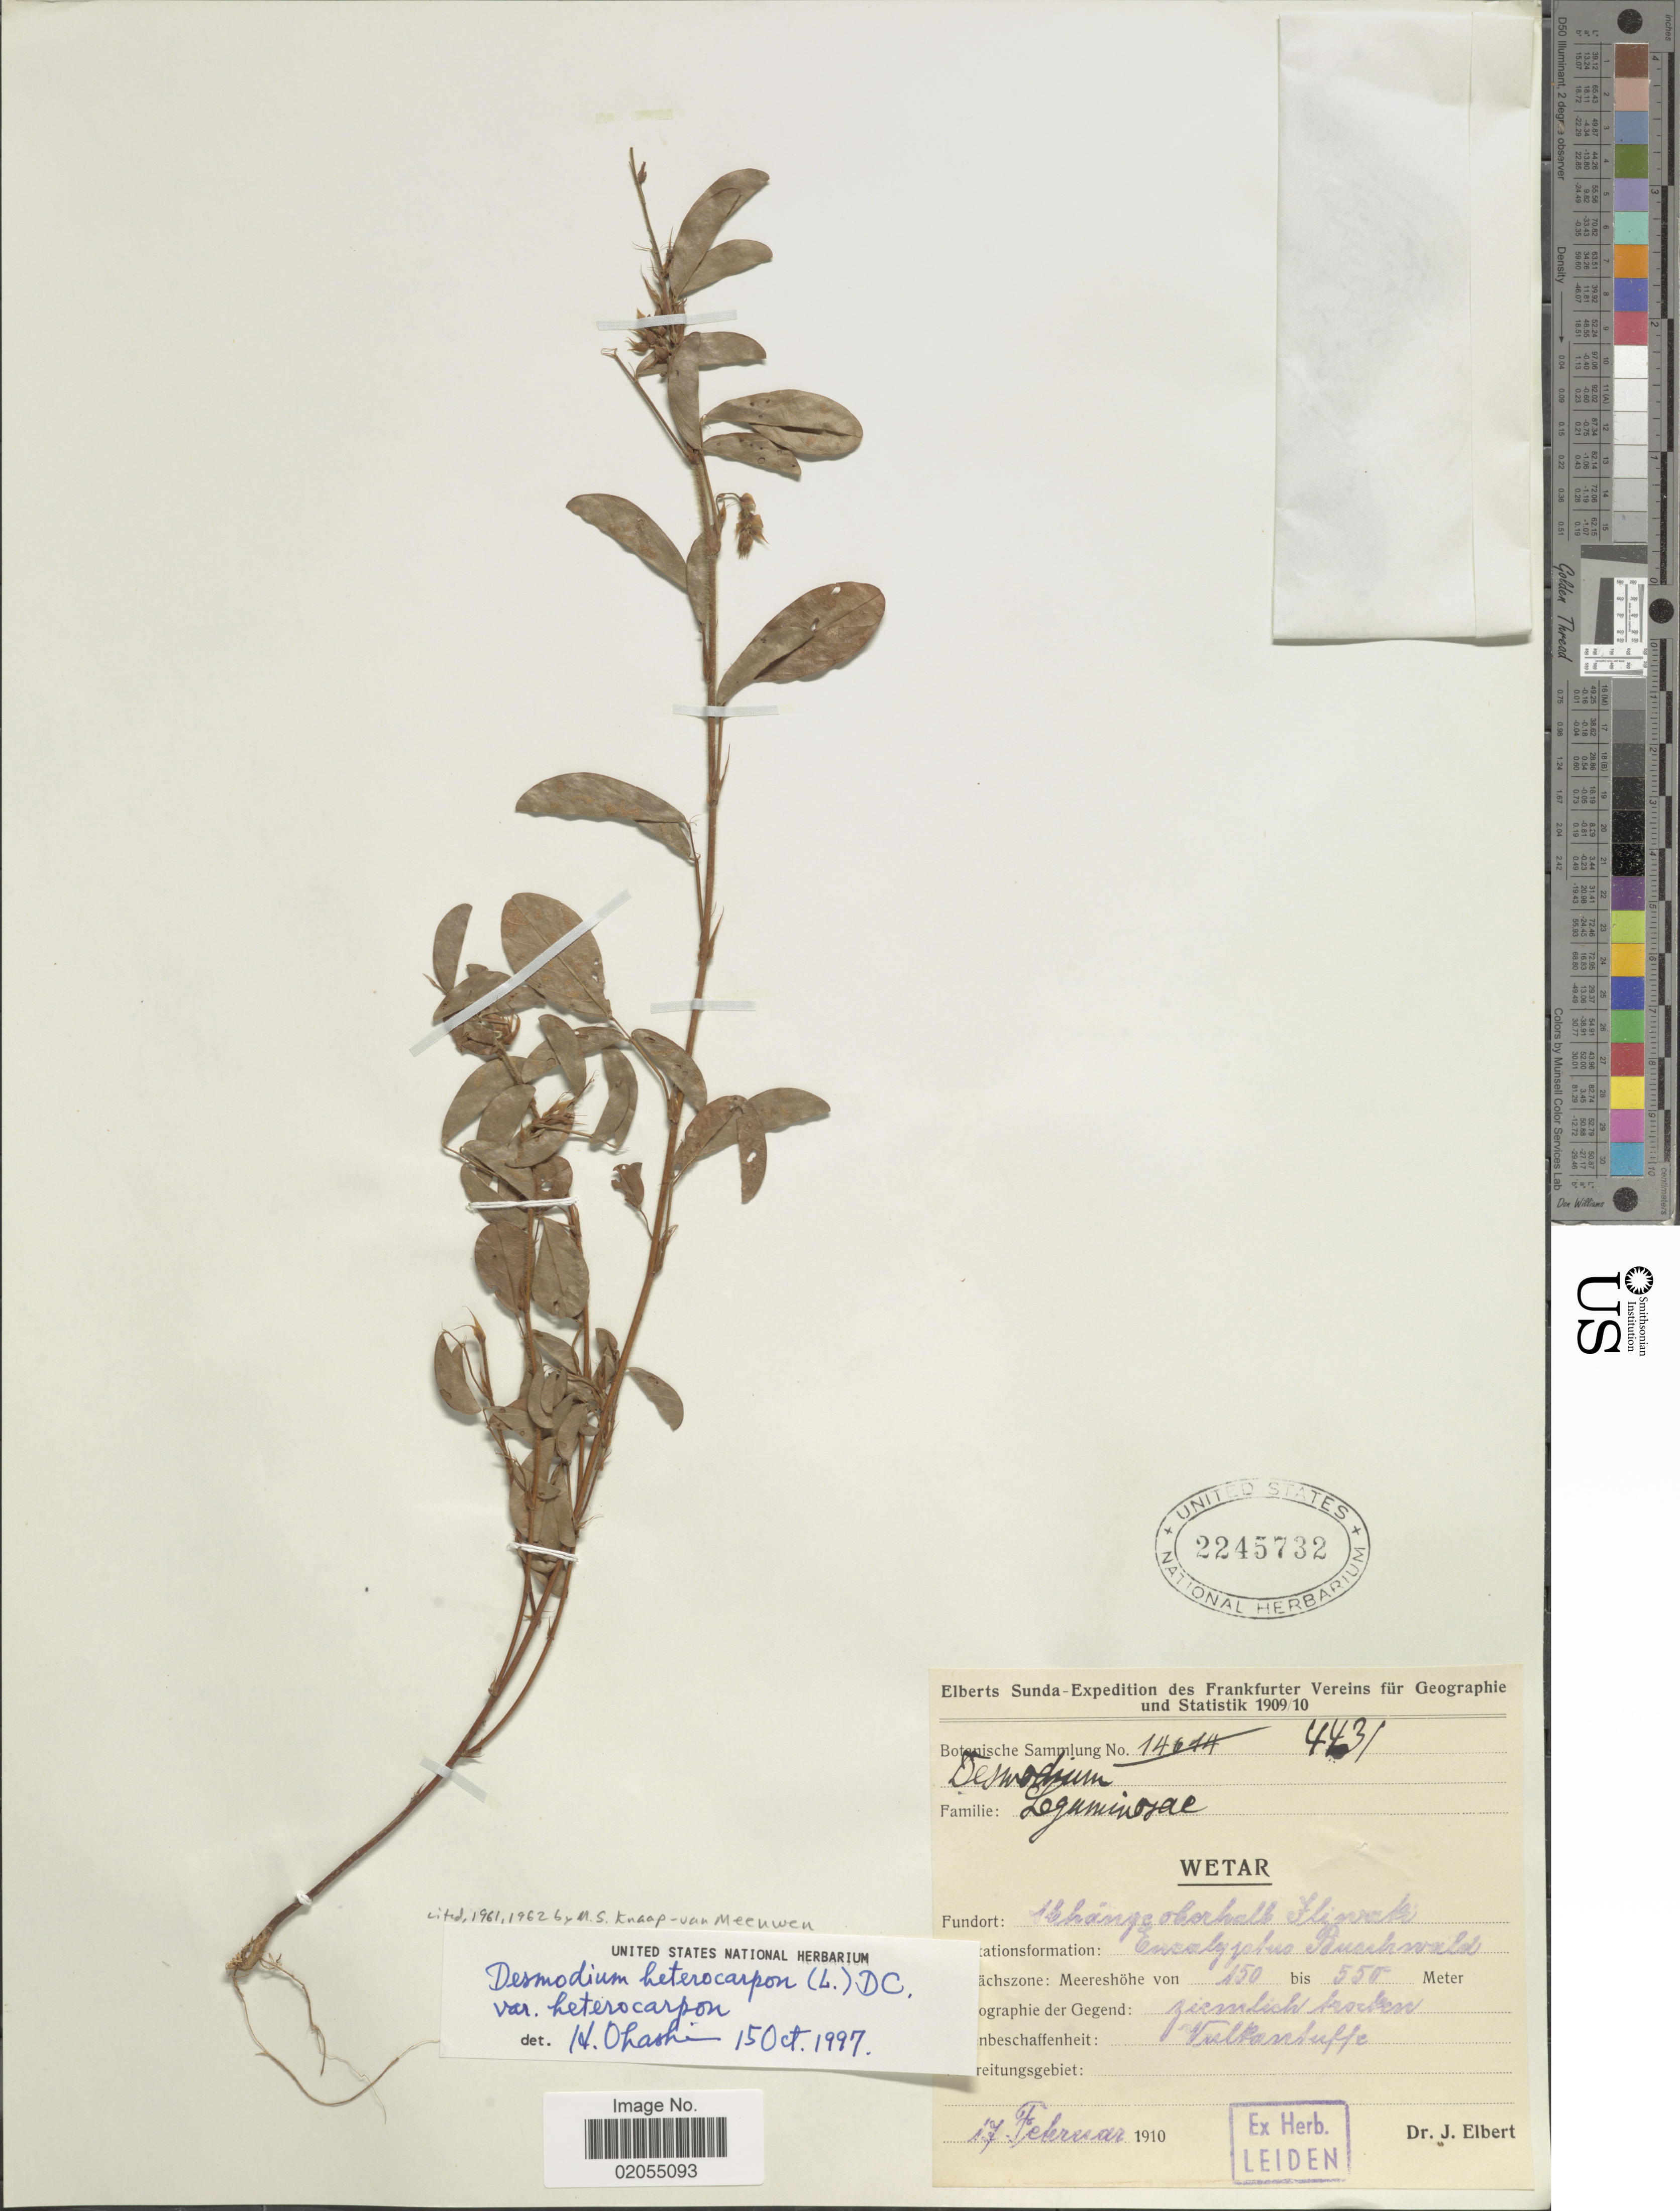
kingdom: Plantae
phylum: Tracheophyta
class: Magnoliopsida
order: Fabales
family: Fabaceae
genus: Grona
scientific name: Grona heterocarpos subsp. heterocarpos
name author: (L.) H. Ohashi & K. Ohashi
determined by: Strong, Mark T., (BOT), Smithsonian Institution - National Museum of Natural History (UNITED STATES)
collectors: J. Elbert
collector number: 4431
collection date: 1910-02-17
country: Indonesia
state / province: Maluku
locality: Wetar. [illegible text]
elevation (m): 550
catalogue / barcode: US 2245732